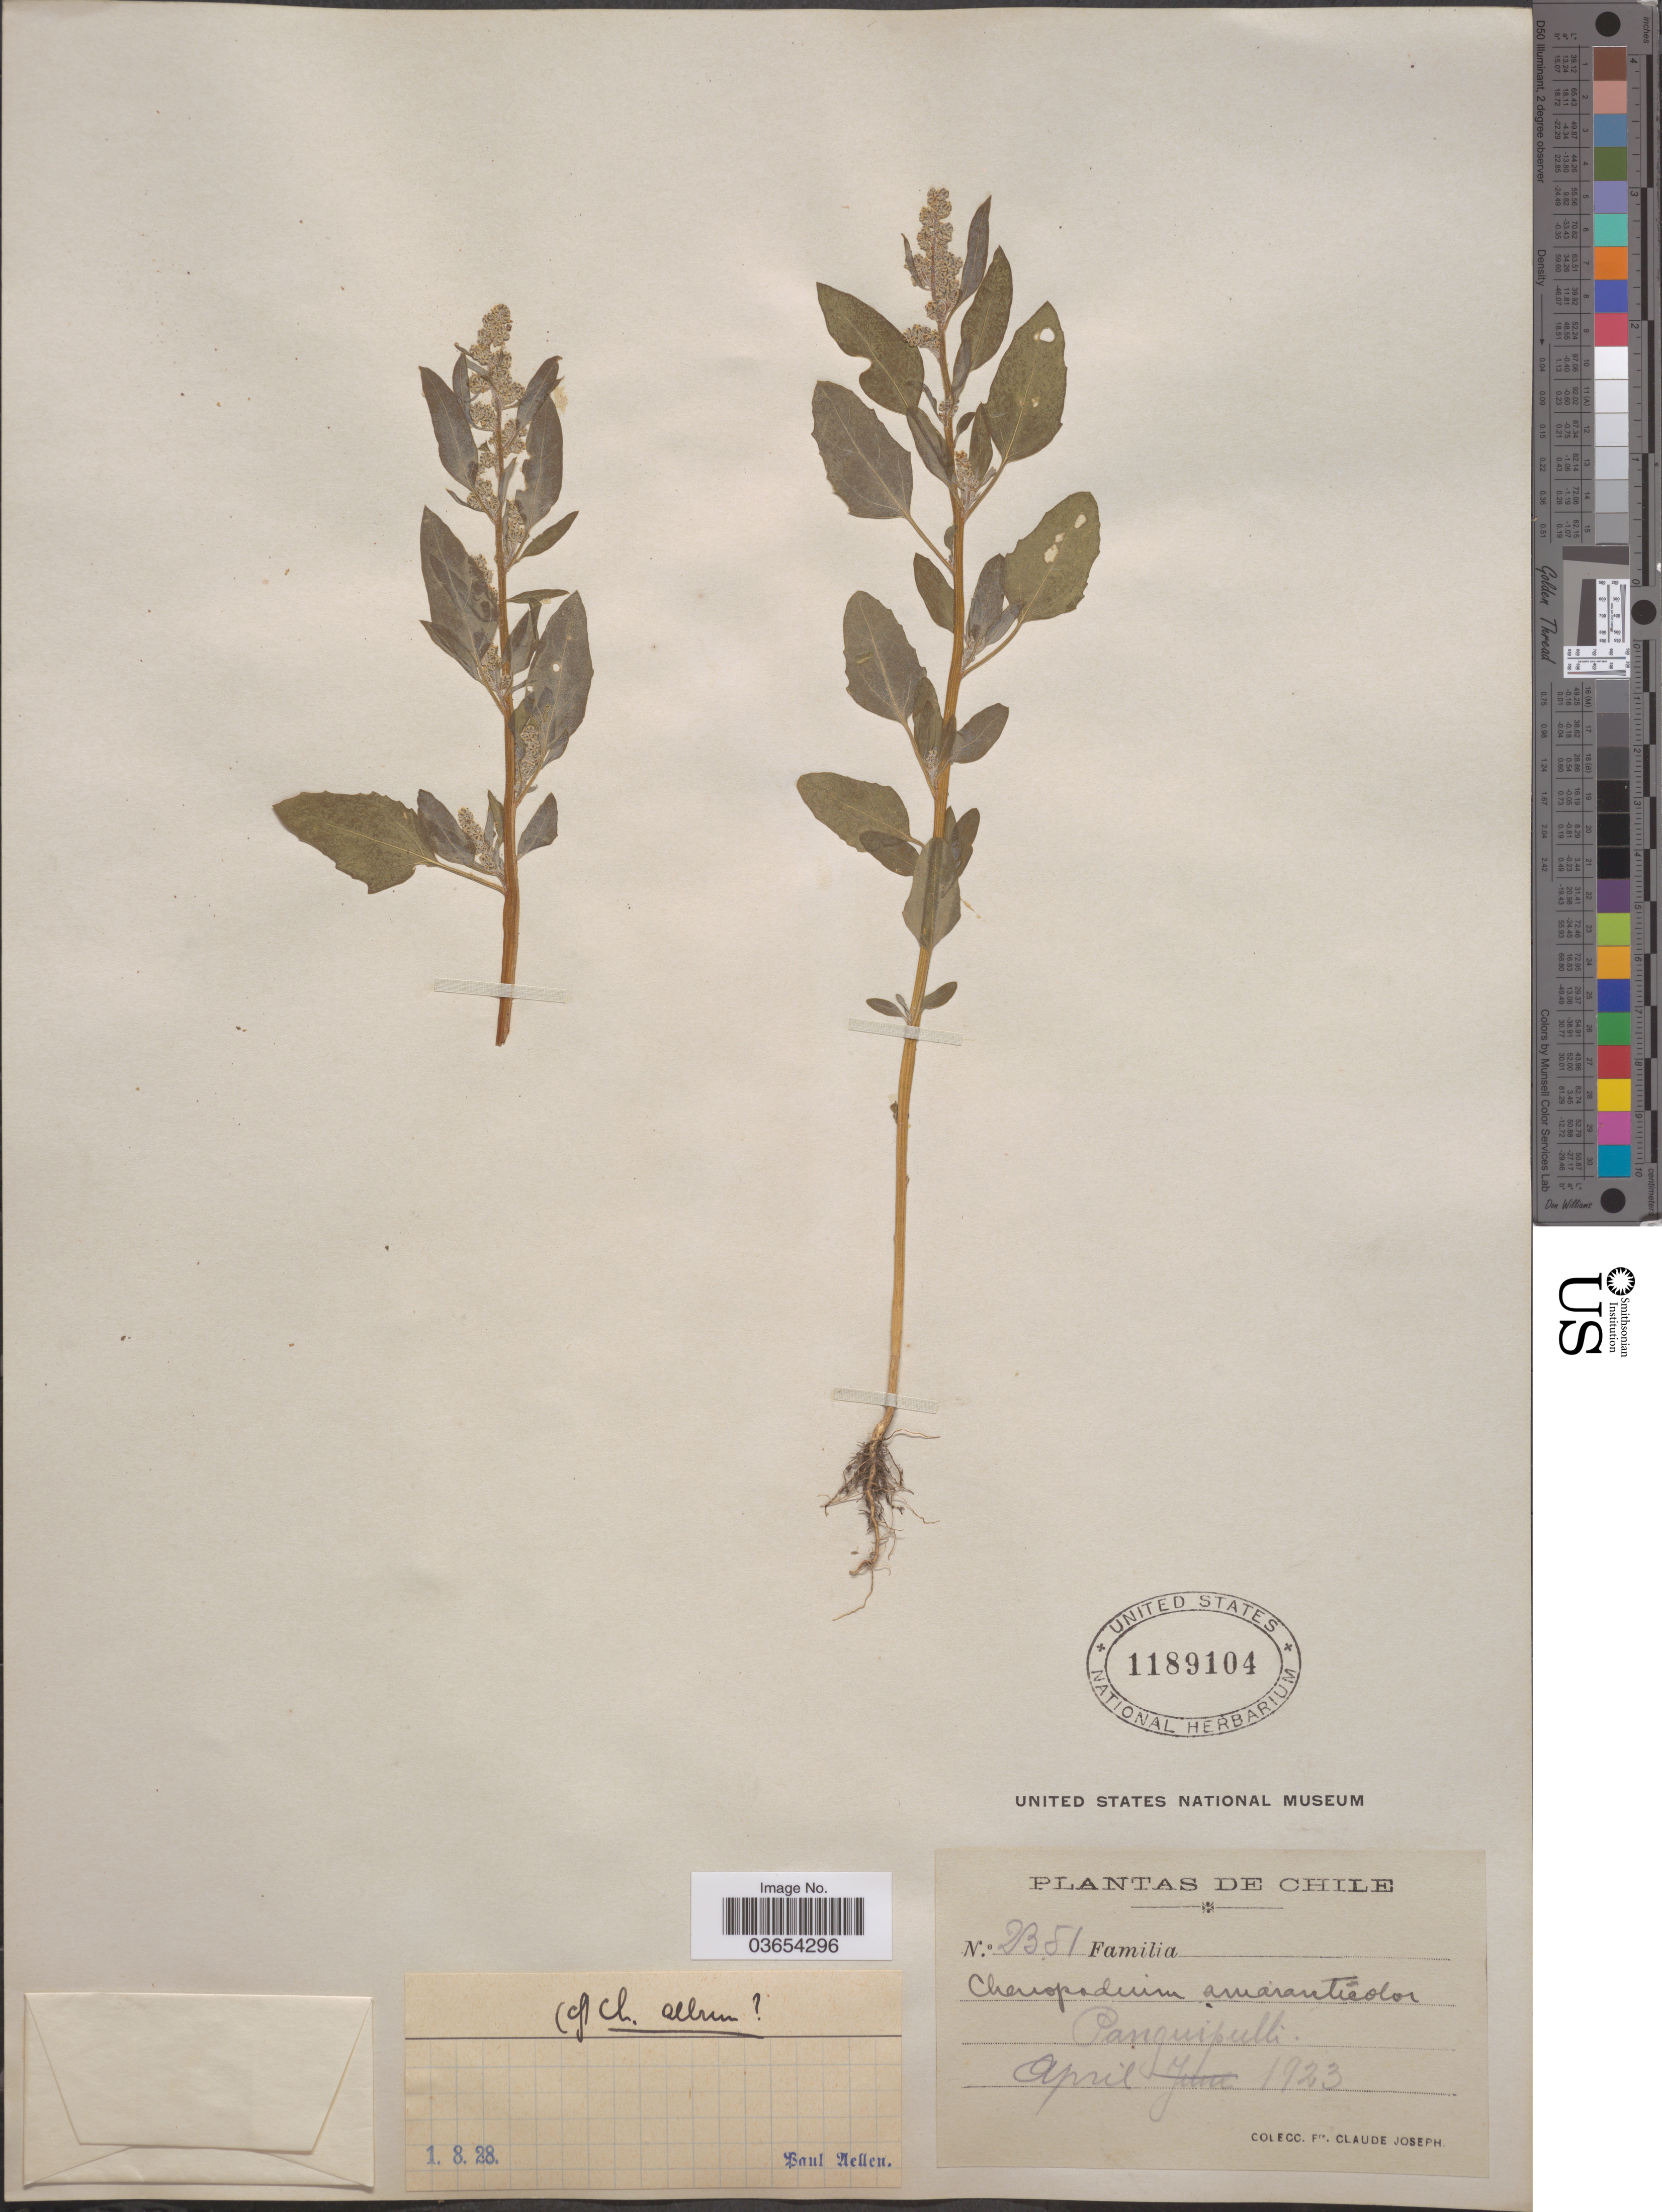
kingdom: Plantae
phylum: Tracheophyta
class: Magnoliopsida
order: Caryophyllales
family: Amaranthaceae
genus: Chenopodium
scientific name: Chenopodium album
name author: L.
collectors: Bro. Claude-Joseph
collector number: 2351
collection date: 1923-04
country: Chile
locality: Panguipulli.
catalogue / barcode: US 1189104